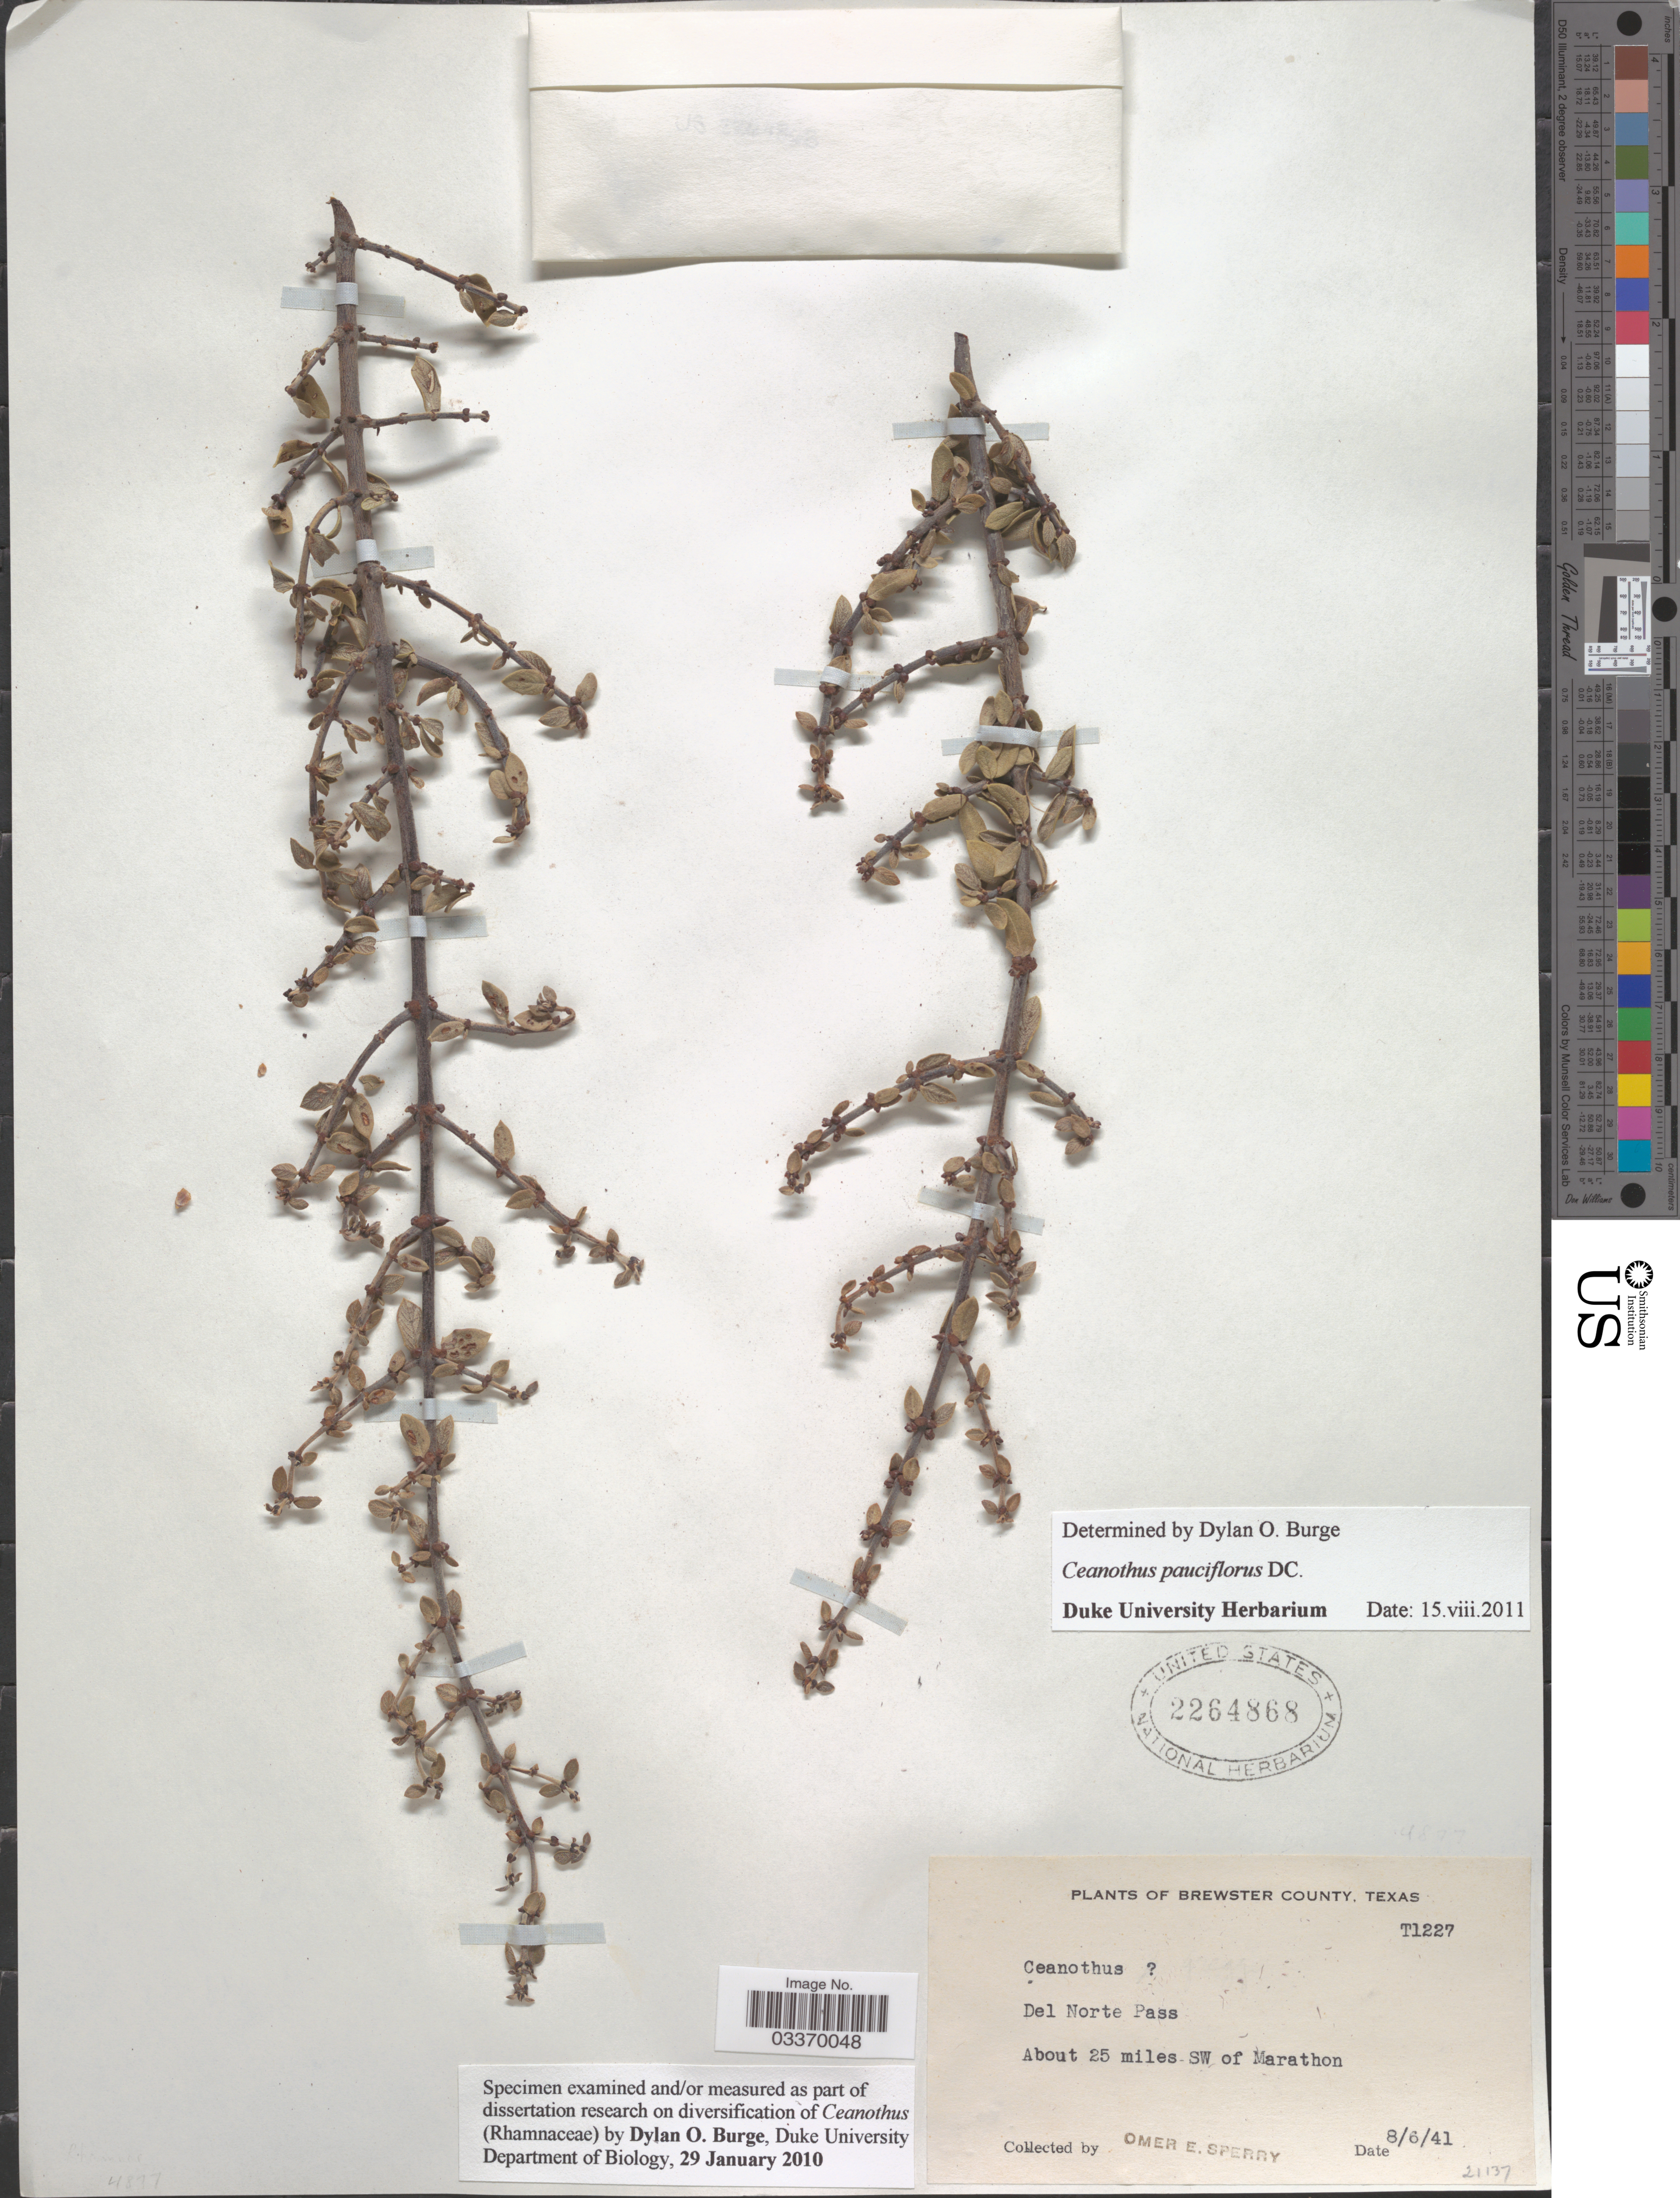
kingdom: Plantae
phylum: Tracheophyta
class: Magnoliopsida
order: Rosales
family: Rhamnaceae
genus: Ceanothus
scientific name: Ceanothus pauciflorus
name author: DC.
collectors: O. E. Sperry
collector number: T1227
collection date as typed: Transcribed d/m/y: 6/8/41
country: United States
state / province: Texas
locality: Brewster County. Del Norte Pass. About 25 miles SW of Marathon.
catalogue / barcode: US 2264868